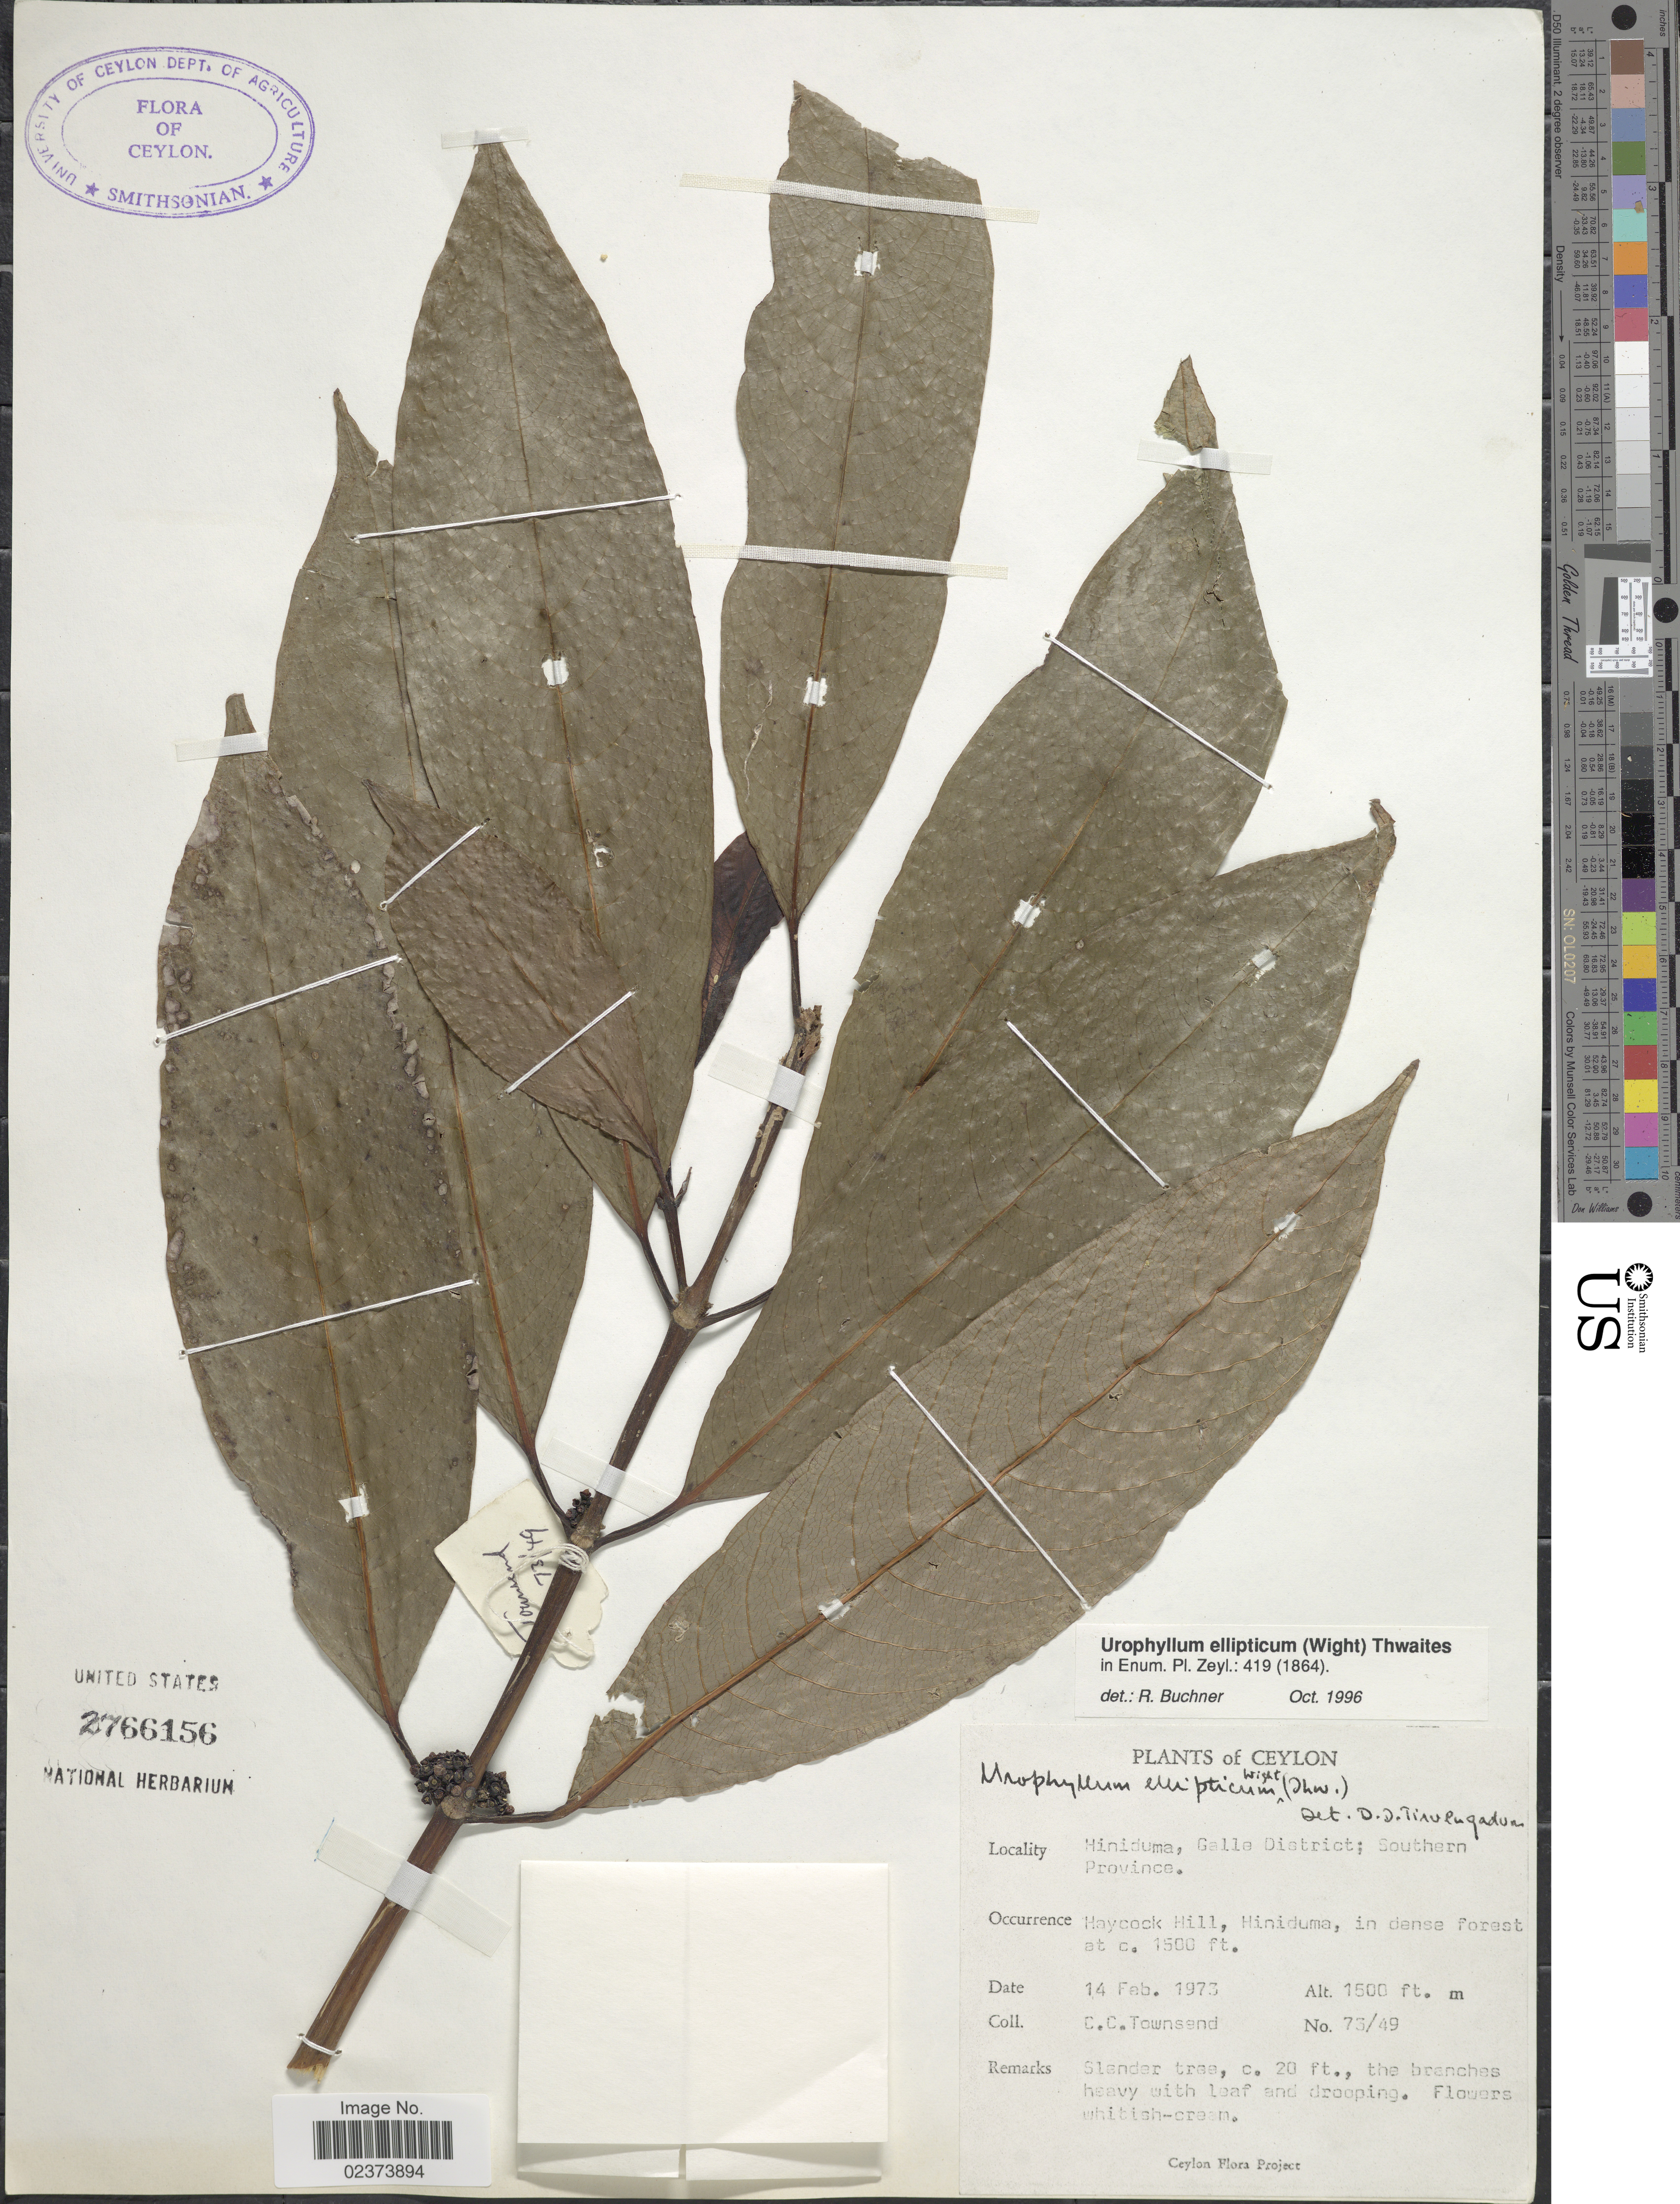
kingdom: Plantae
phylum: Tracheophyta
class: Magnoliopsida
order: Gentianales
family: Rubiaceae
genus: Urophyllum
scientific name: Urophyllum ellipticum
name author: (Wight) Thwaites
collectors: C. C. Townsend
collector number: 73/49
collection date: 1973-02-14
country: Sri Lanka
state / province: Southern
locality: Ceylon, Miniduma, Galla District, Southern Province, Haycock Hill, Hiniduma.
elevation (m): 457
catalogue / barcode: US 2766156